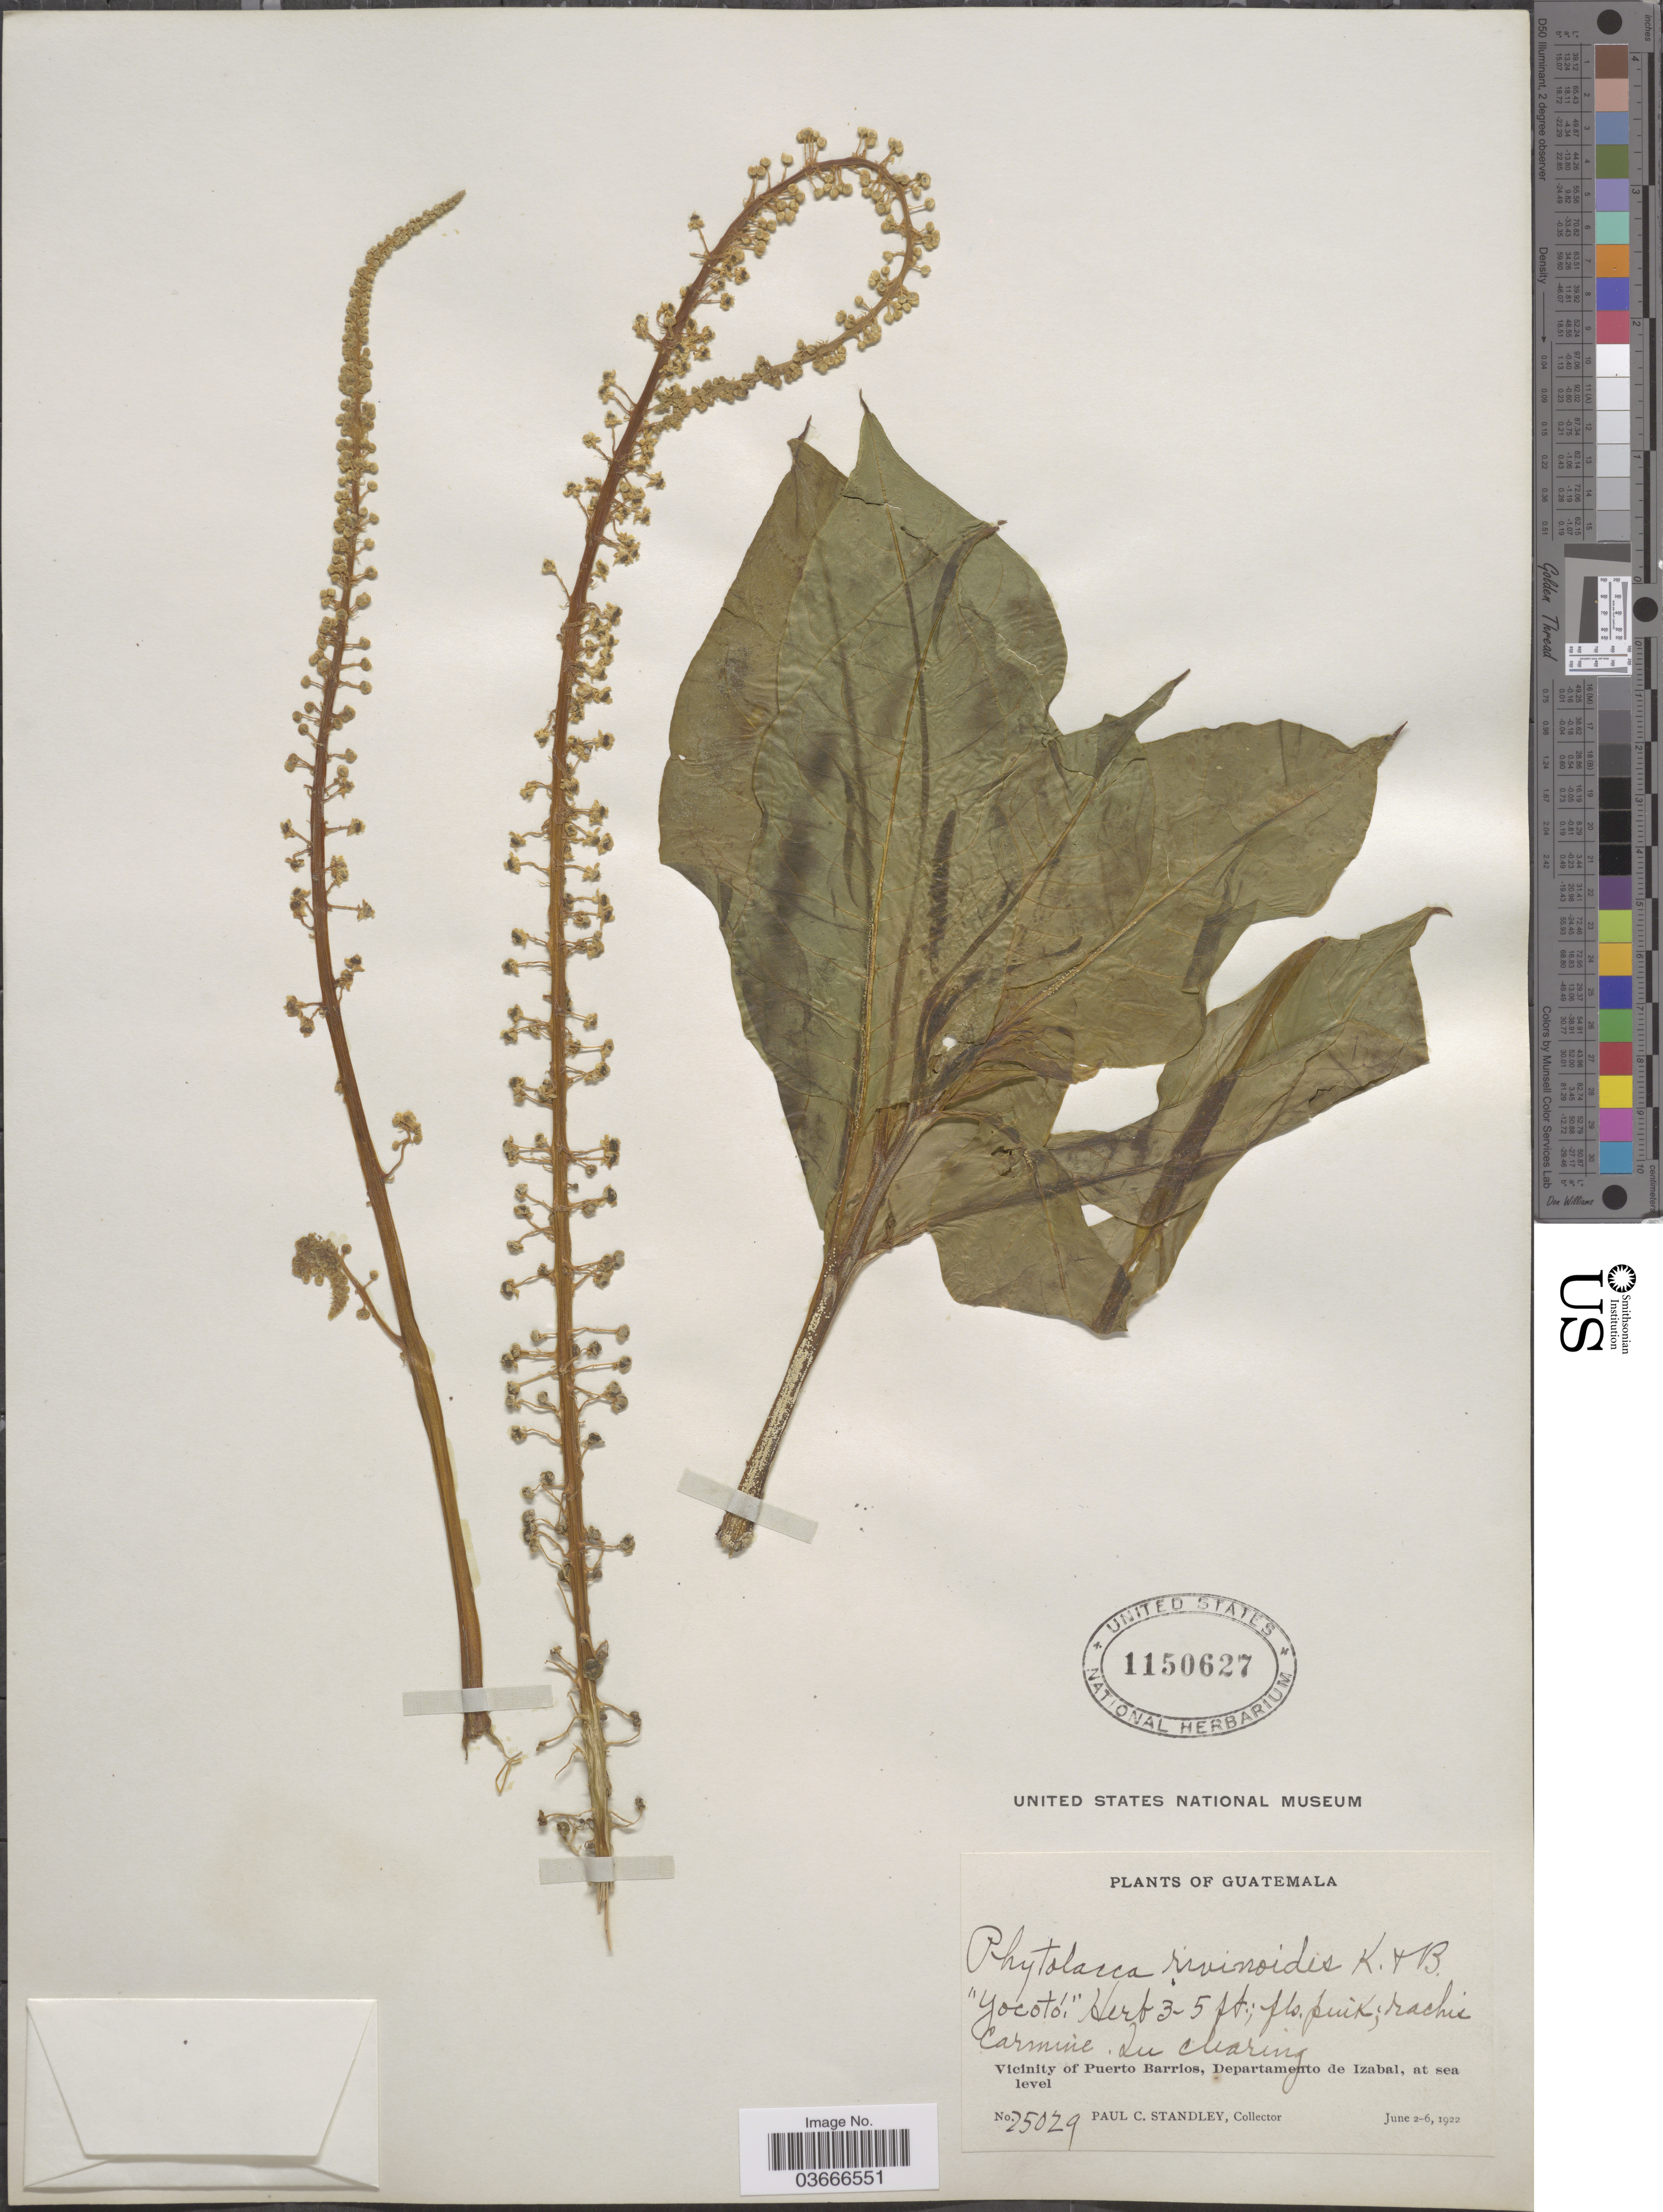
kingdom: Plantae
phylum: Tracheophyta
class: Magnoliopsida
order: Caryophyllales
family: Phytolaccaceae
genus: Phytolacca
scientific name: Phytolacca rivinoides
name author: Kunth & C.D. Bouché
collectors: P. C. Standley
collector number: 25029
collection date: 1922-06-02/1922-06-06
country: Guatemala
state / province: Izabal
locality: Carmine. In clearing. Vicinity of Puerto Barrios, Departamento de Izabal.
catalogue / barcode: US 1150627